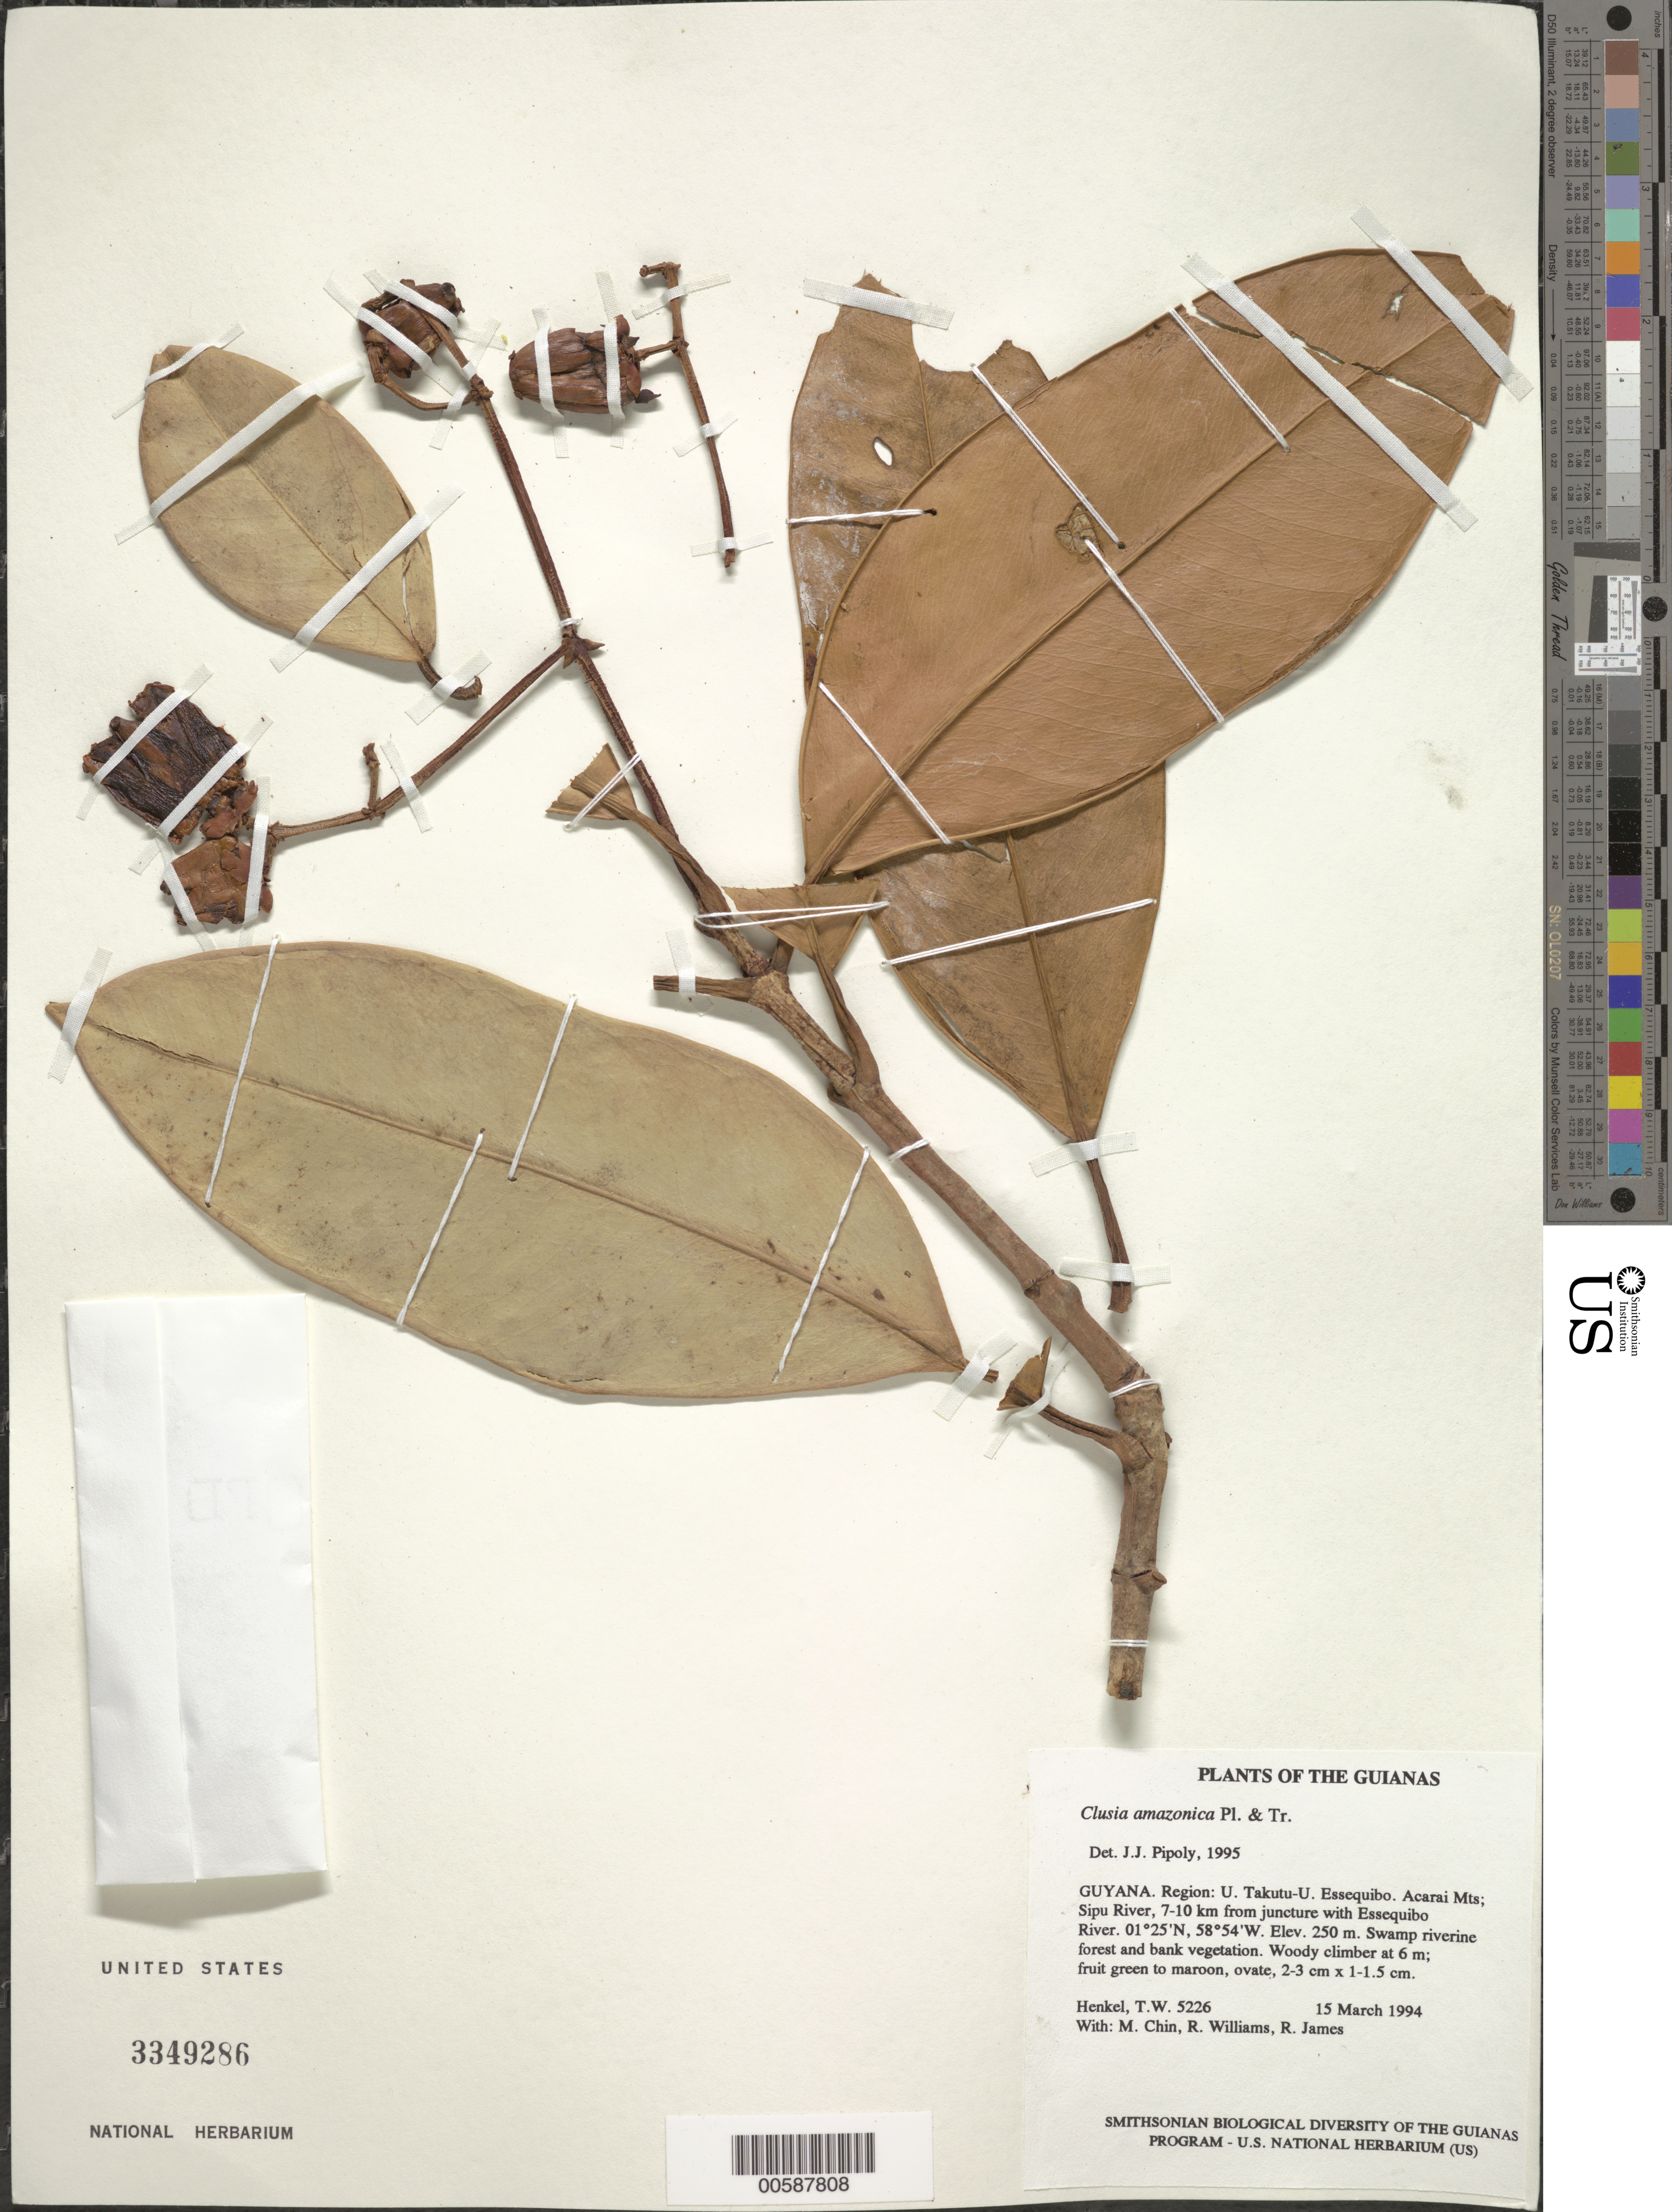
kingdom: Plantae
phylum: Tracheophyta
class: Magnoliopsida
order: Malpighiales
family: Clusiaceae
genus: Clusia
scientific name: Clusia amazonica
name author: Planch. & Triana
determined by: Pipoly, J. J., III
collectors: T. Henkel, M. Chin, R. Williams & R. James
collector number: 5226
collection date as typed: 15 March 1994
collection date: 1994-03-15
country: Guyana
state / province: U. Takutu-U. Essequibo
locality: Acarai Mts; Sipu River, 7-10 km from juncture with Essequibo River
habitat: Swamp riverine forest and bank vegetation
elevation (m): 250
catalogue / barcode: US 3349286